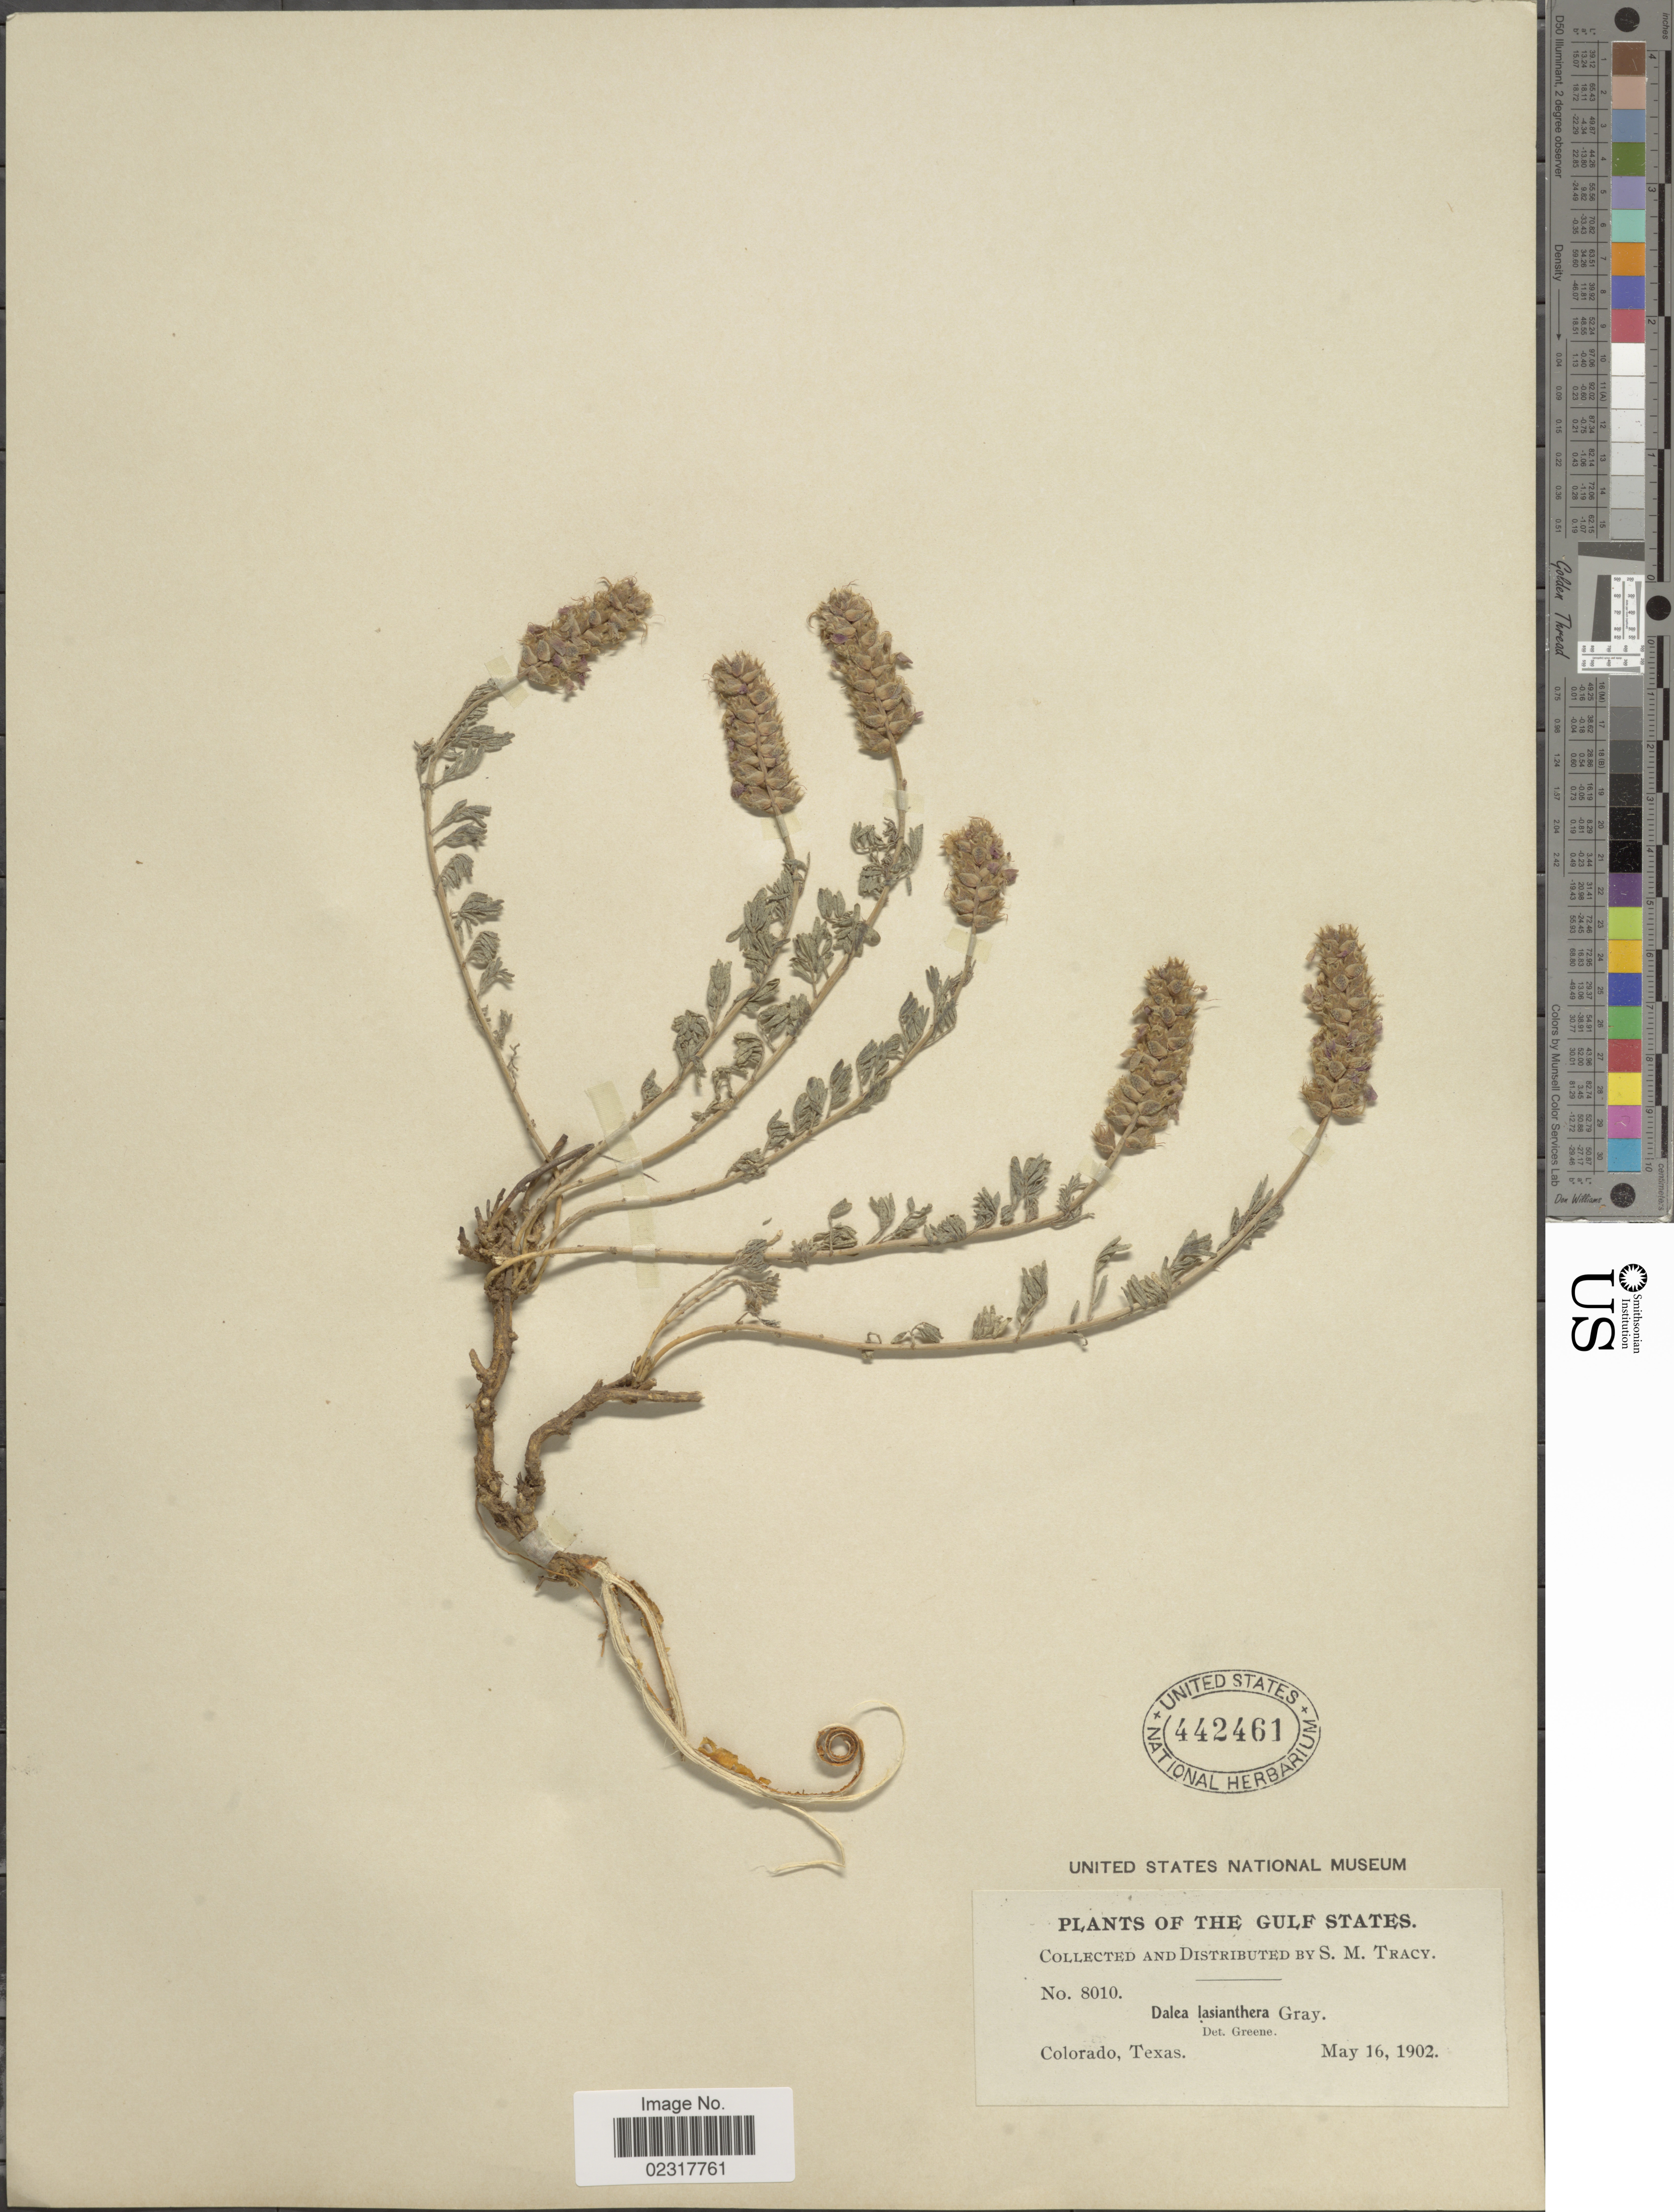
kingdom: Plantae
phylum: Tracheophyta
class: Magnoliopsida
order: Fabales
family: Fabaceae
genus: Dalea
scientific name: Dalea lasiathera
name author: A. Gray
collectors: S. M. Tracy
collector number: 8010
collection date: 1902-05-16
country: United States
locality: The Gulf States, Colorado, Texas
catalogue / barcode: US 442461